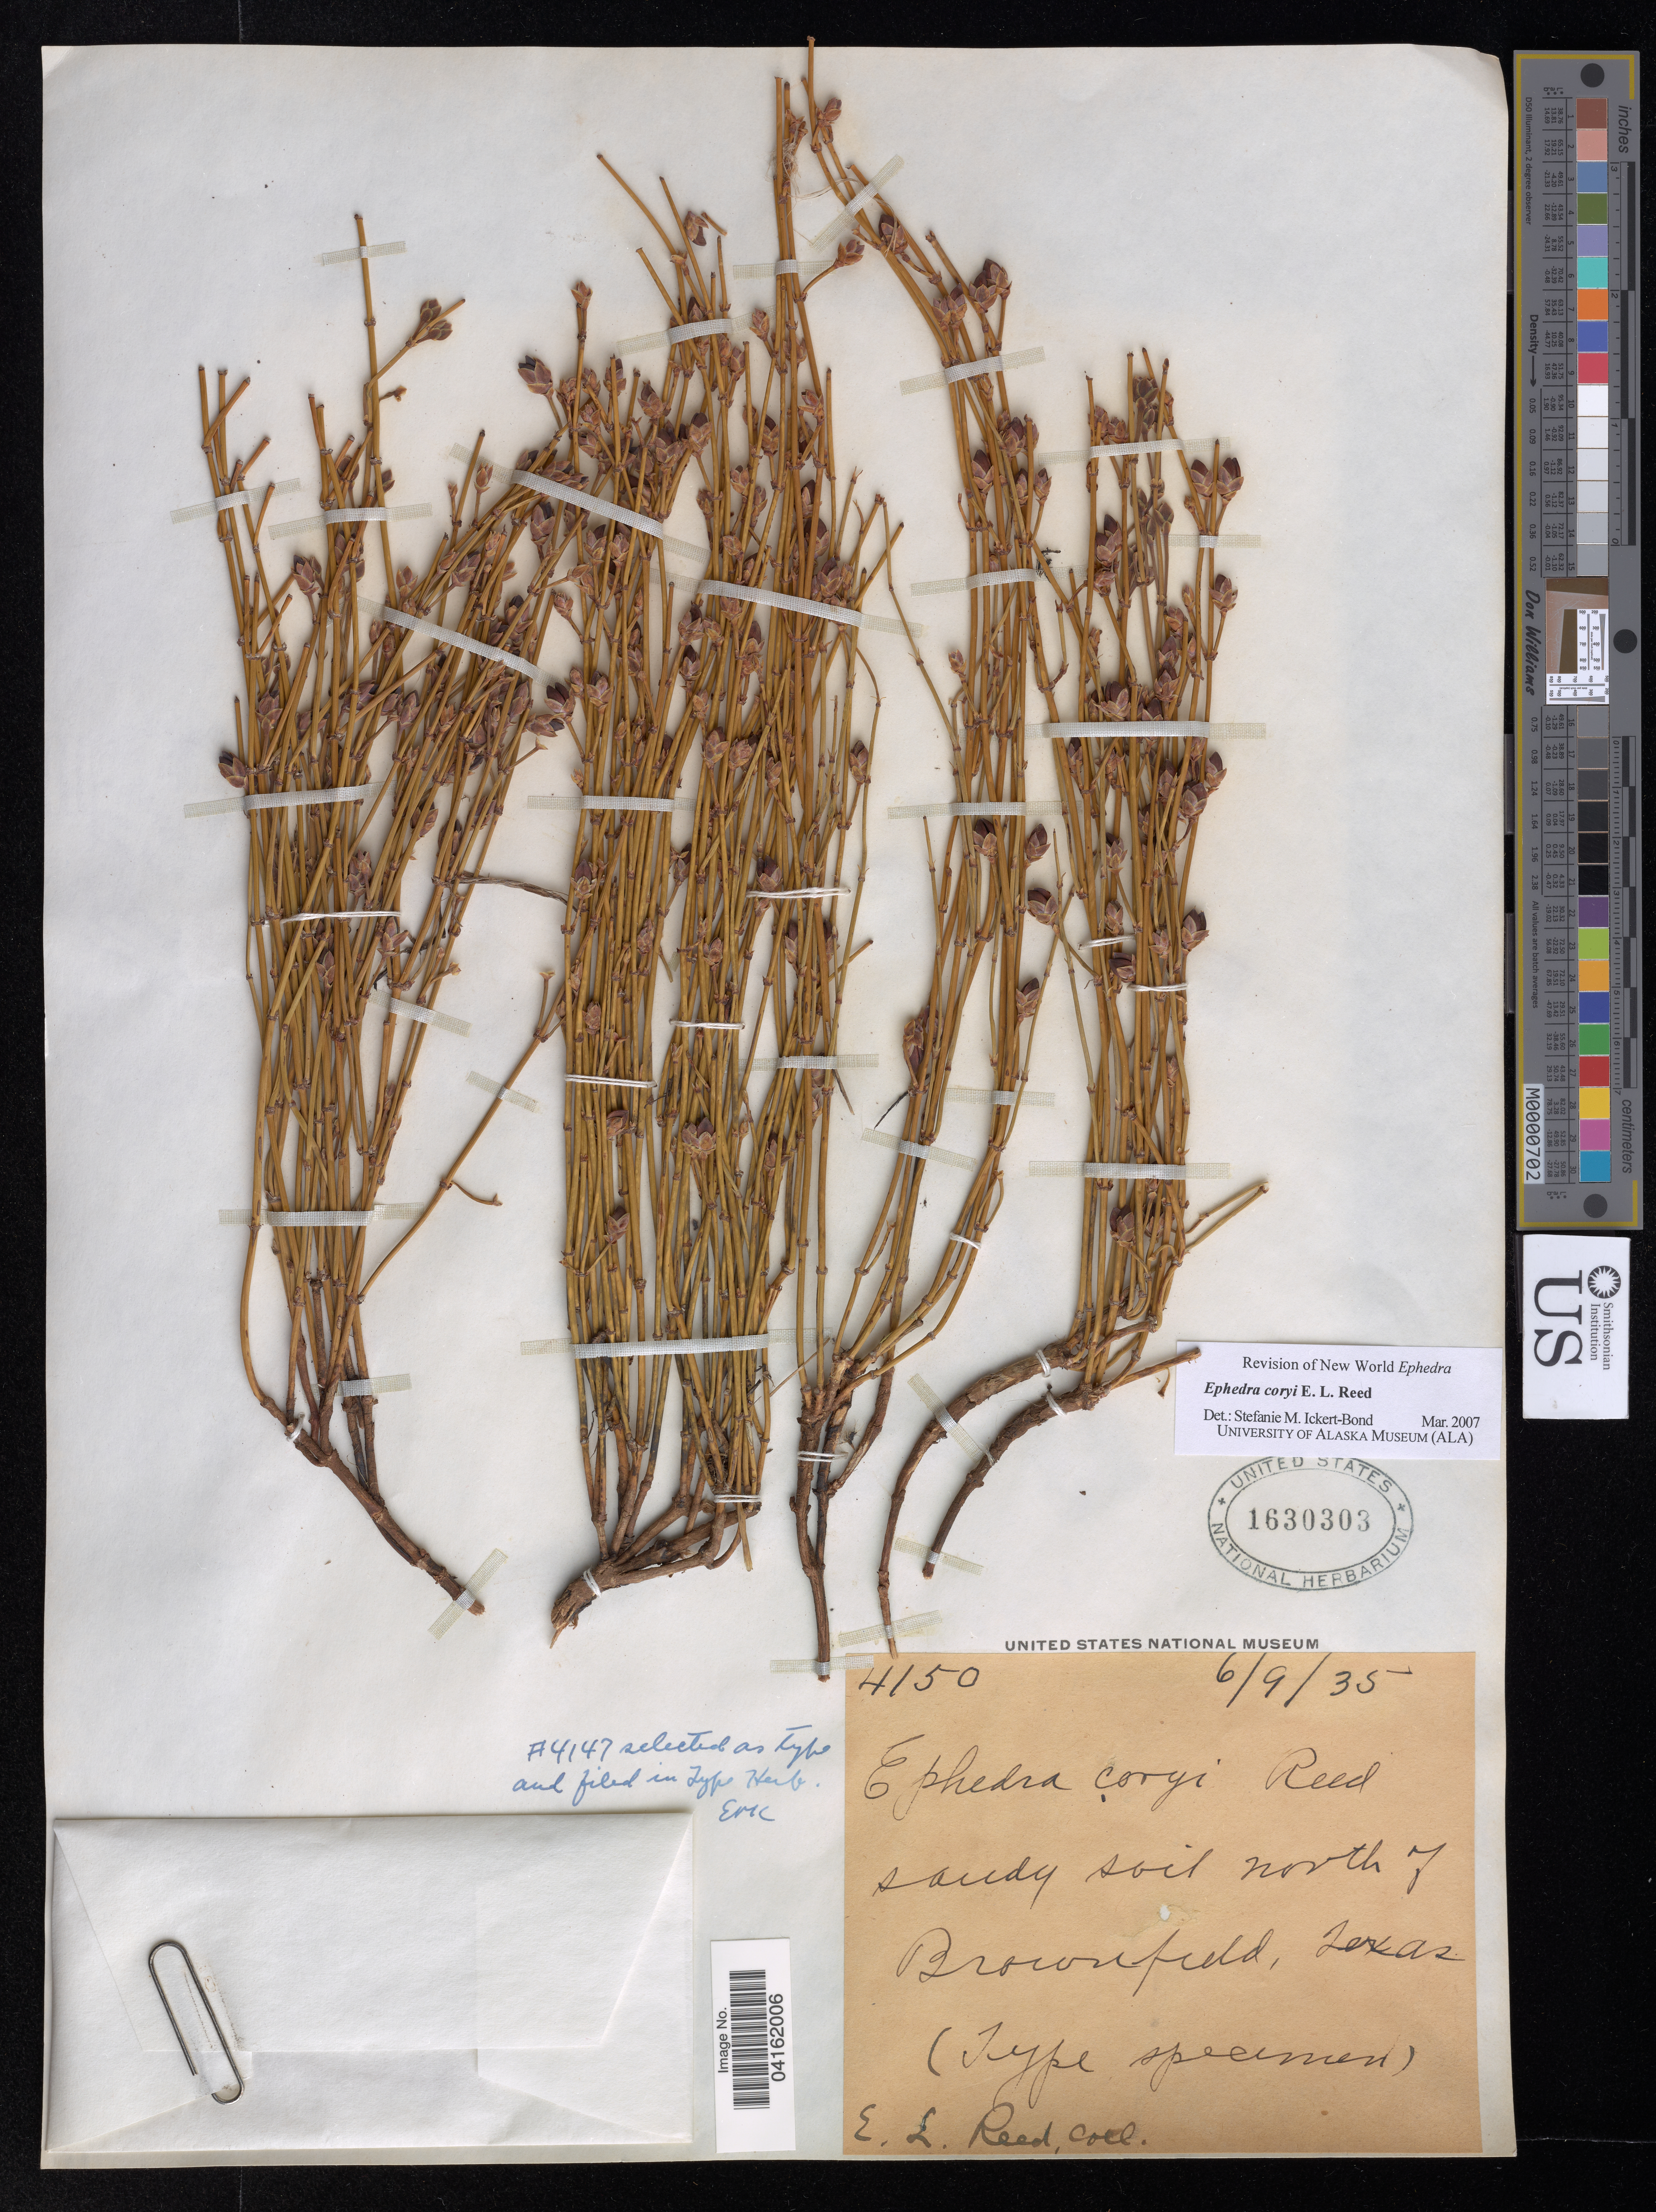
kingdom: Plantae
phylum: Tracheophyta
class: Gnetopsida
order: Ephedrales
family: Ephedraceae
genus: Ephedra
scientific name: Ephedra coryi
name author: E.L. Reed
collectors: E. Reed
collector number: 4150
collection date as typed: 6 9 35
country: United States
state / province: Texas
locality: Brownfield.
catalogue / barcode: US 1630303